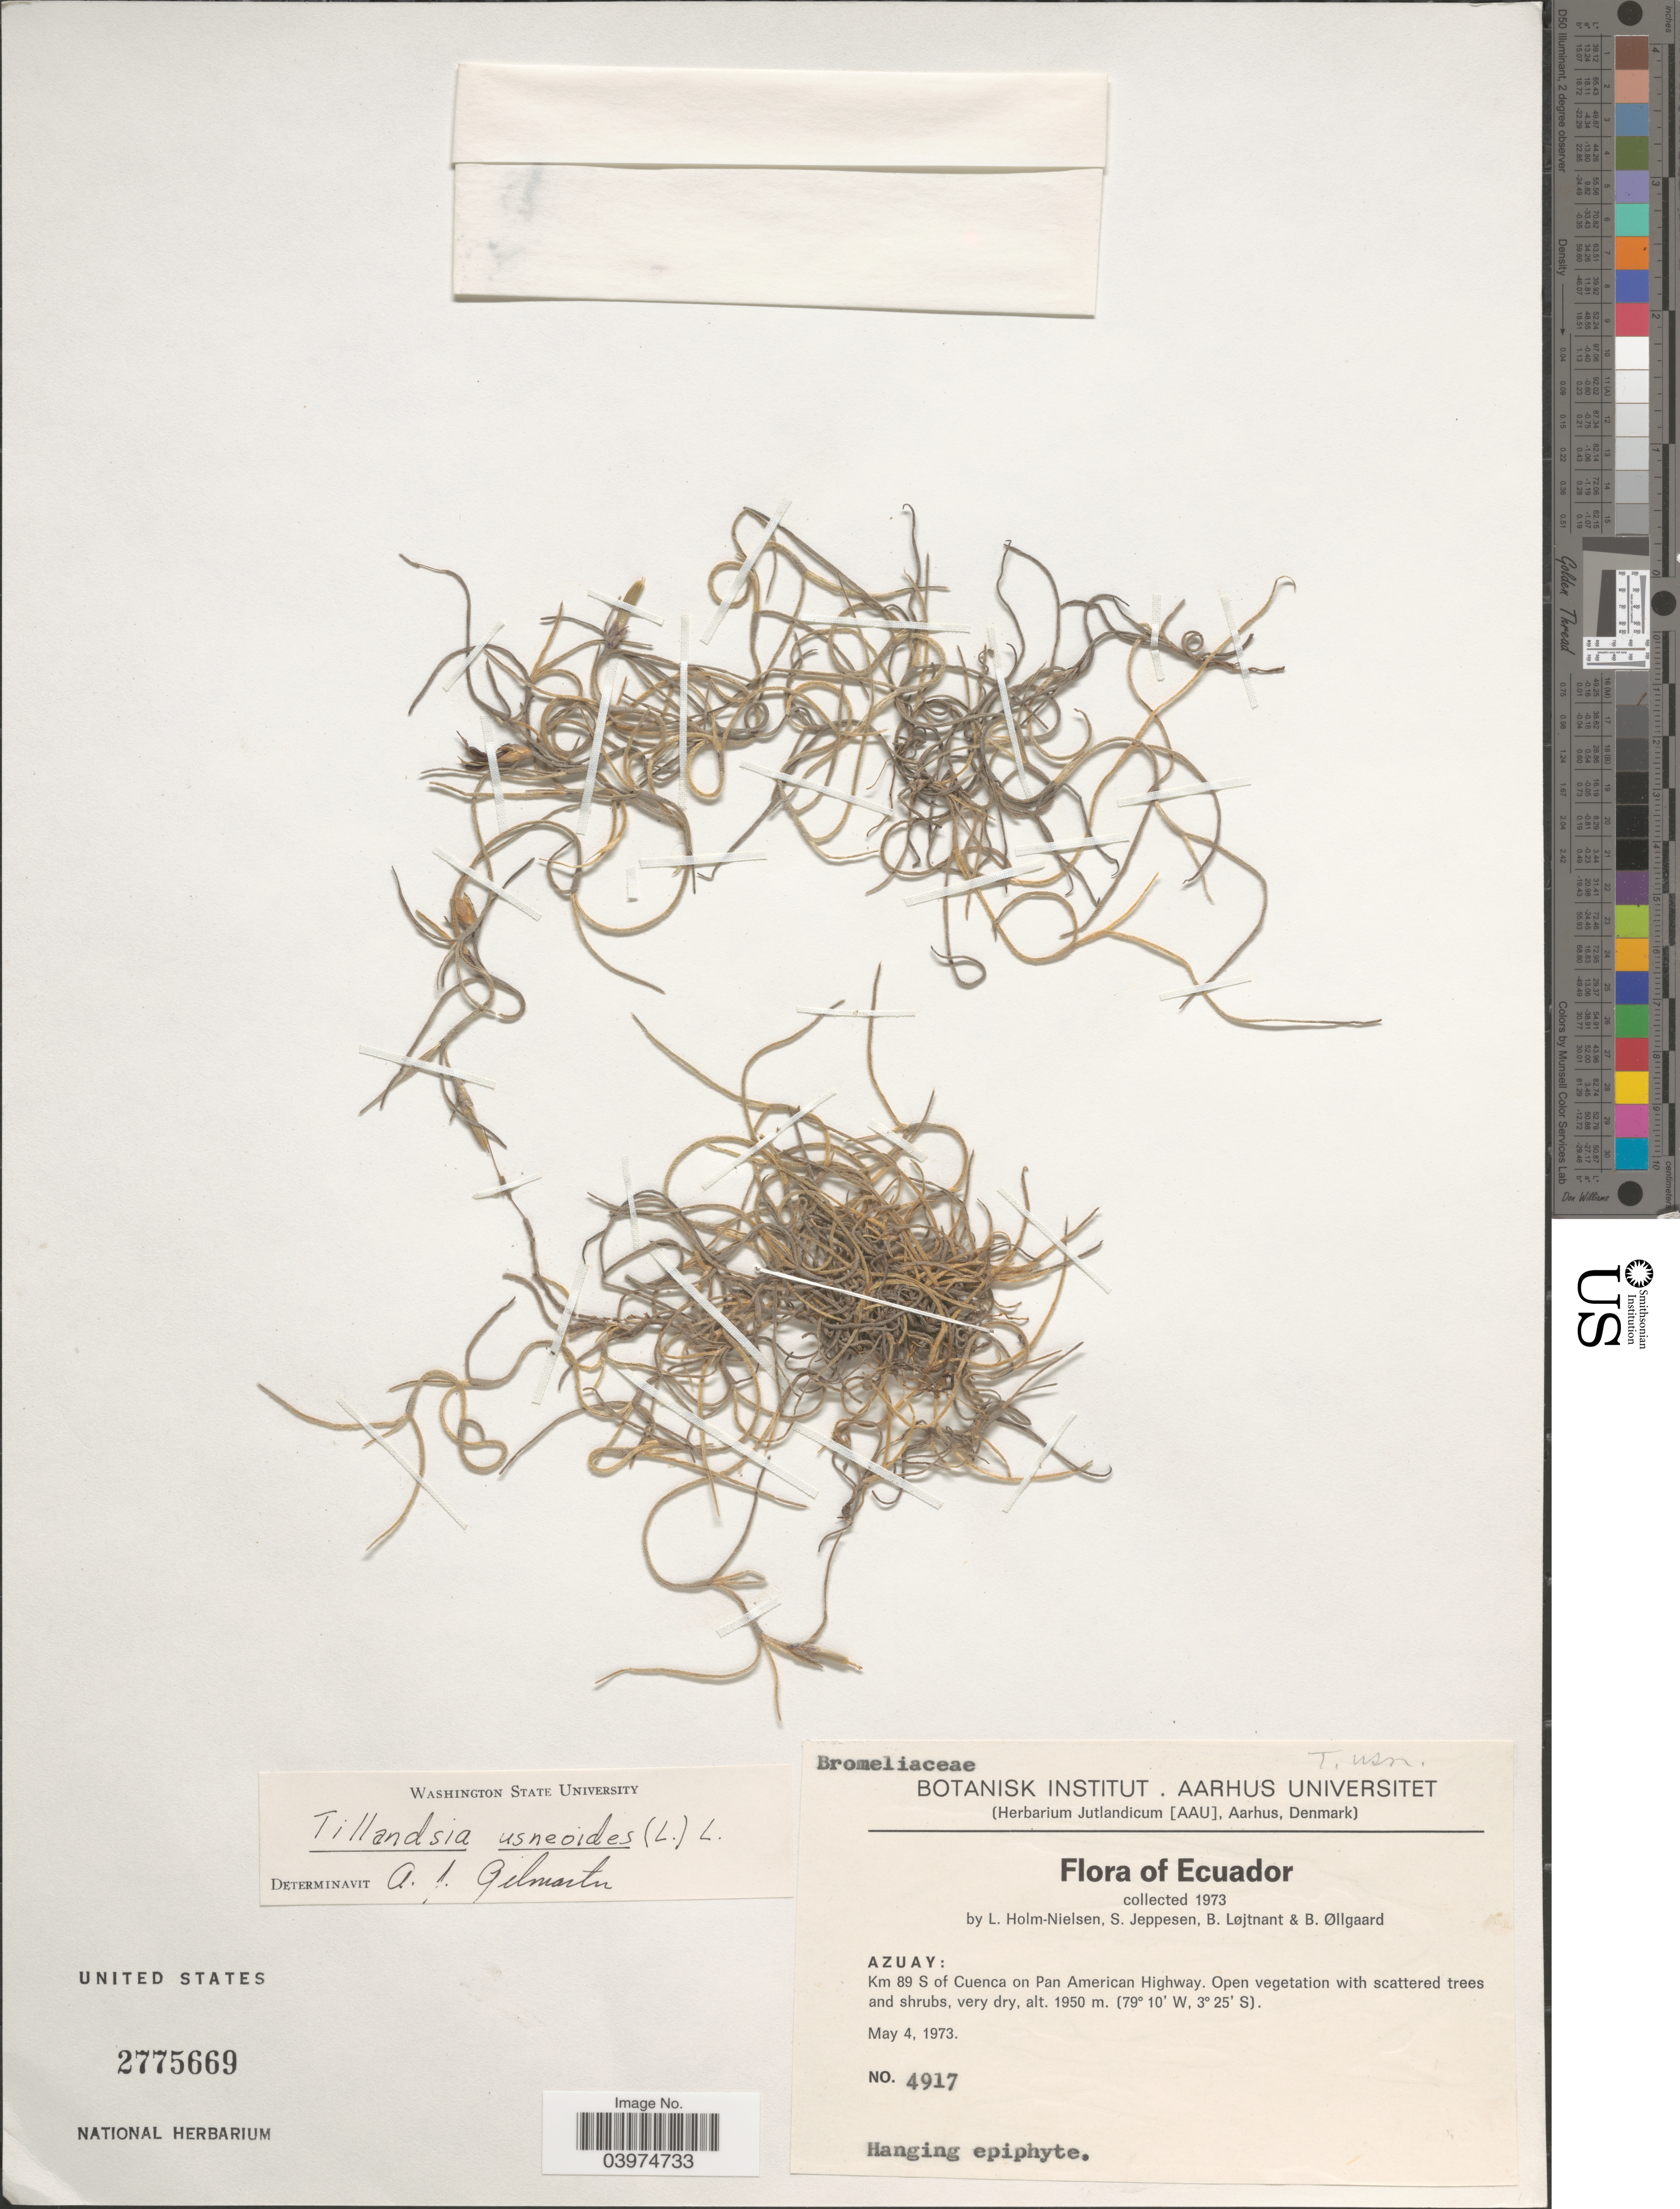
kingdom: Plantae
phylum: Tracheophyta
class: Liliopsida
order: Poales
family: Bromeliaceae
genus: Tillandsia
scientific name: Tillandsia usneoides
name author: (L.) L.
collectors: L. Holm-Nielsen, S. Jeppesen, B. Lojnant & B. Øllgaard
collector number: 4917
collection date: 1973-05-04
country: Ecuador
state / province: Azuay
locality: Km 89 S of Cuenca on Pan American Highway.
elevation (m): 1950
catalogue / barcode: US 2775669